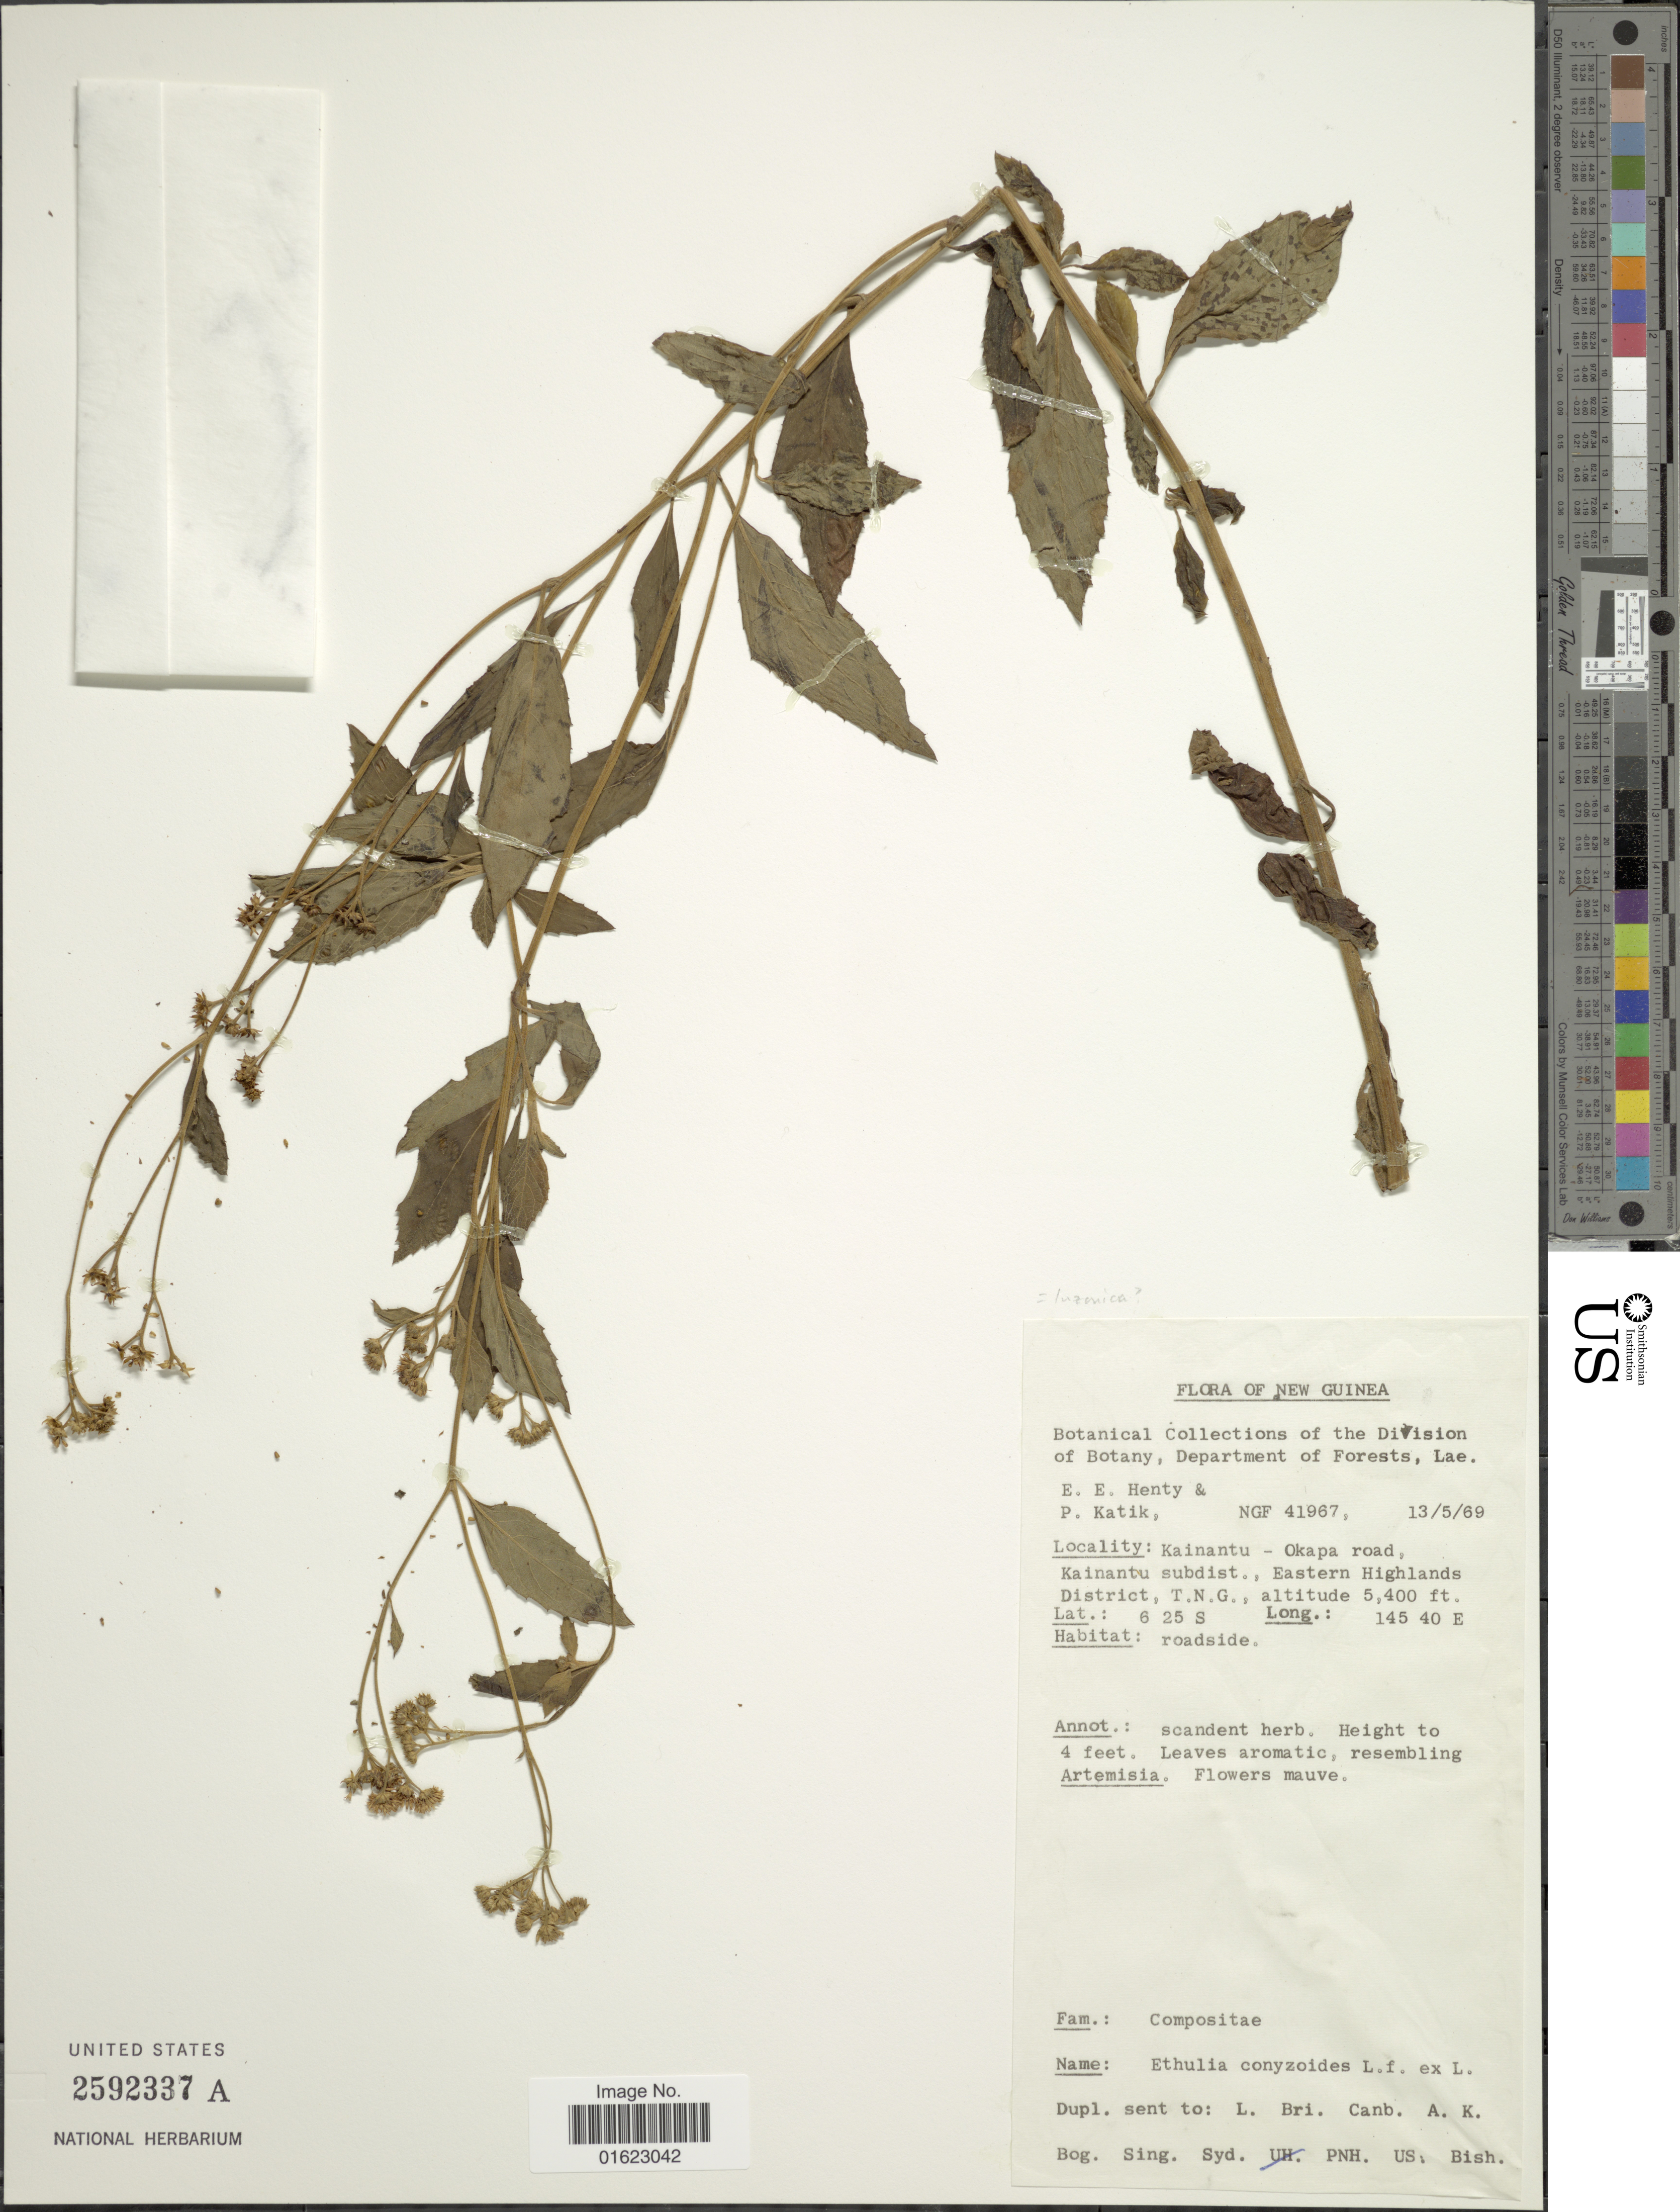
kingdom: Plantae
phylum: Tracheophyta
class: Magnoliopsida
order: Asterales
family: Asteraceae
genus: Ethulia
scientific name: Ethulia luzonica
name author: M.G. Gilbert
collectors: E. Henty & P. Katik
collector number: NGF41967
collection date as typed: Transcribed d/m/y: 13/5/69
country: Papua New Guinea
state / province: Eastern Highlands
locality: Kainantu - Okapa road, Kainantu subdistric., Eastern Highlands District, T.N.G. New Guinea.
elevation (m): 1646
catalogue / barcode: US 2592337A